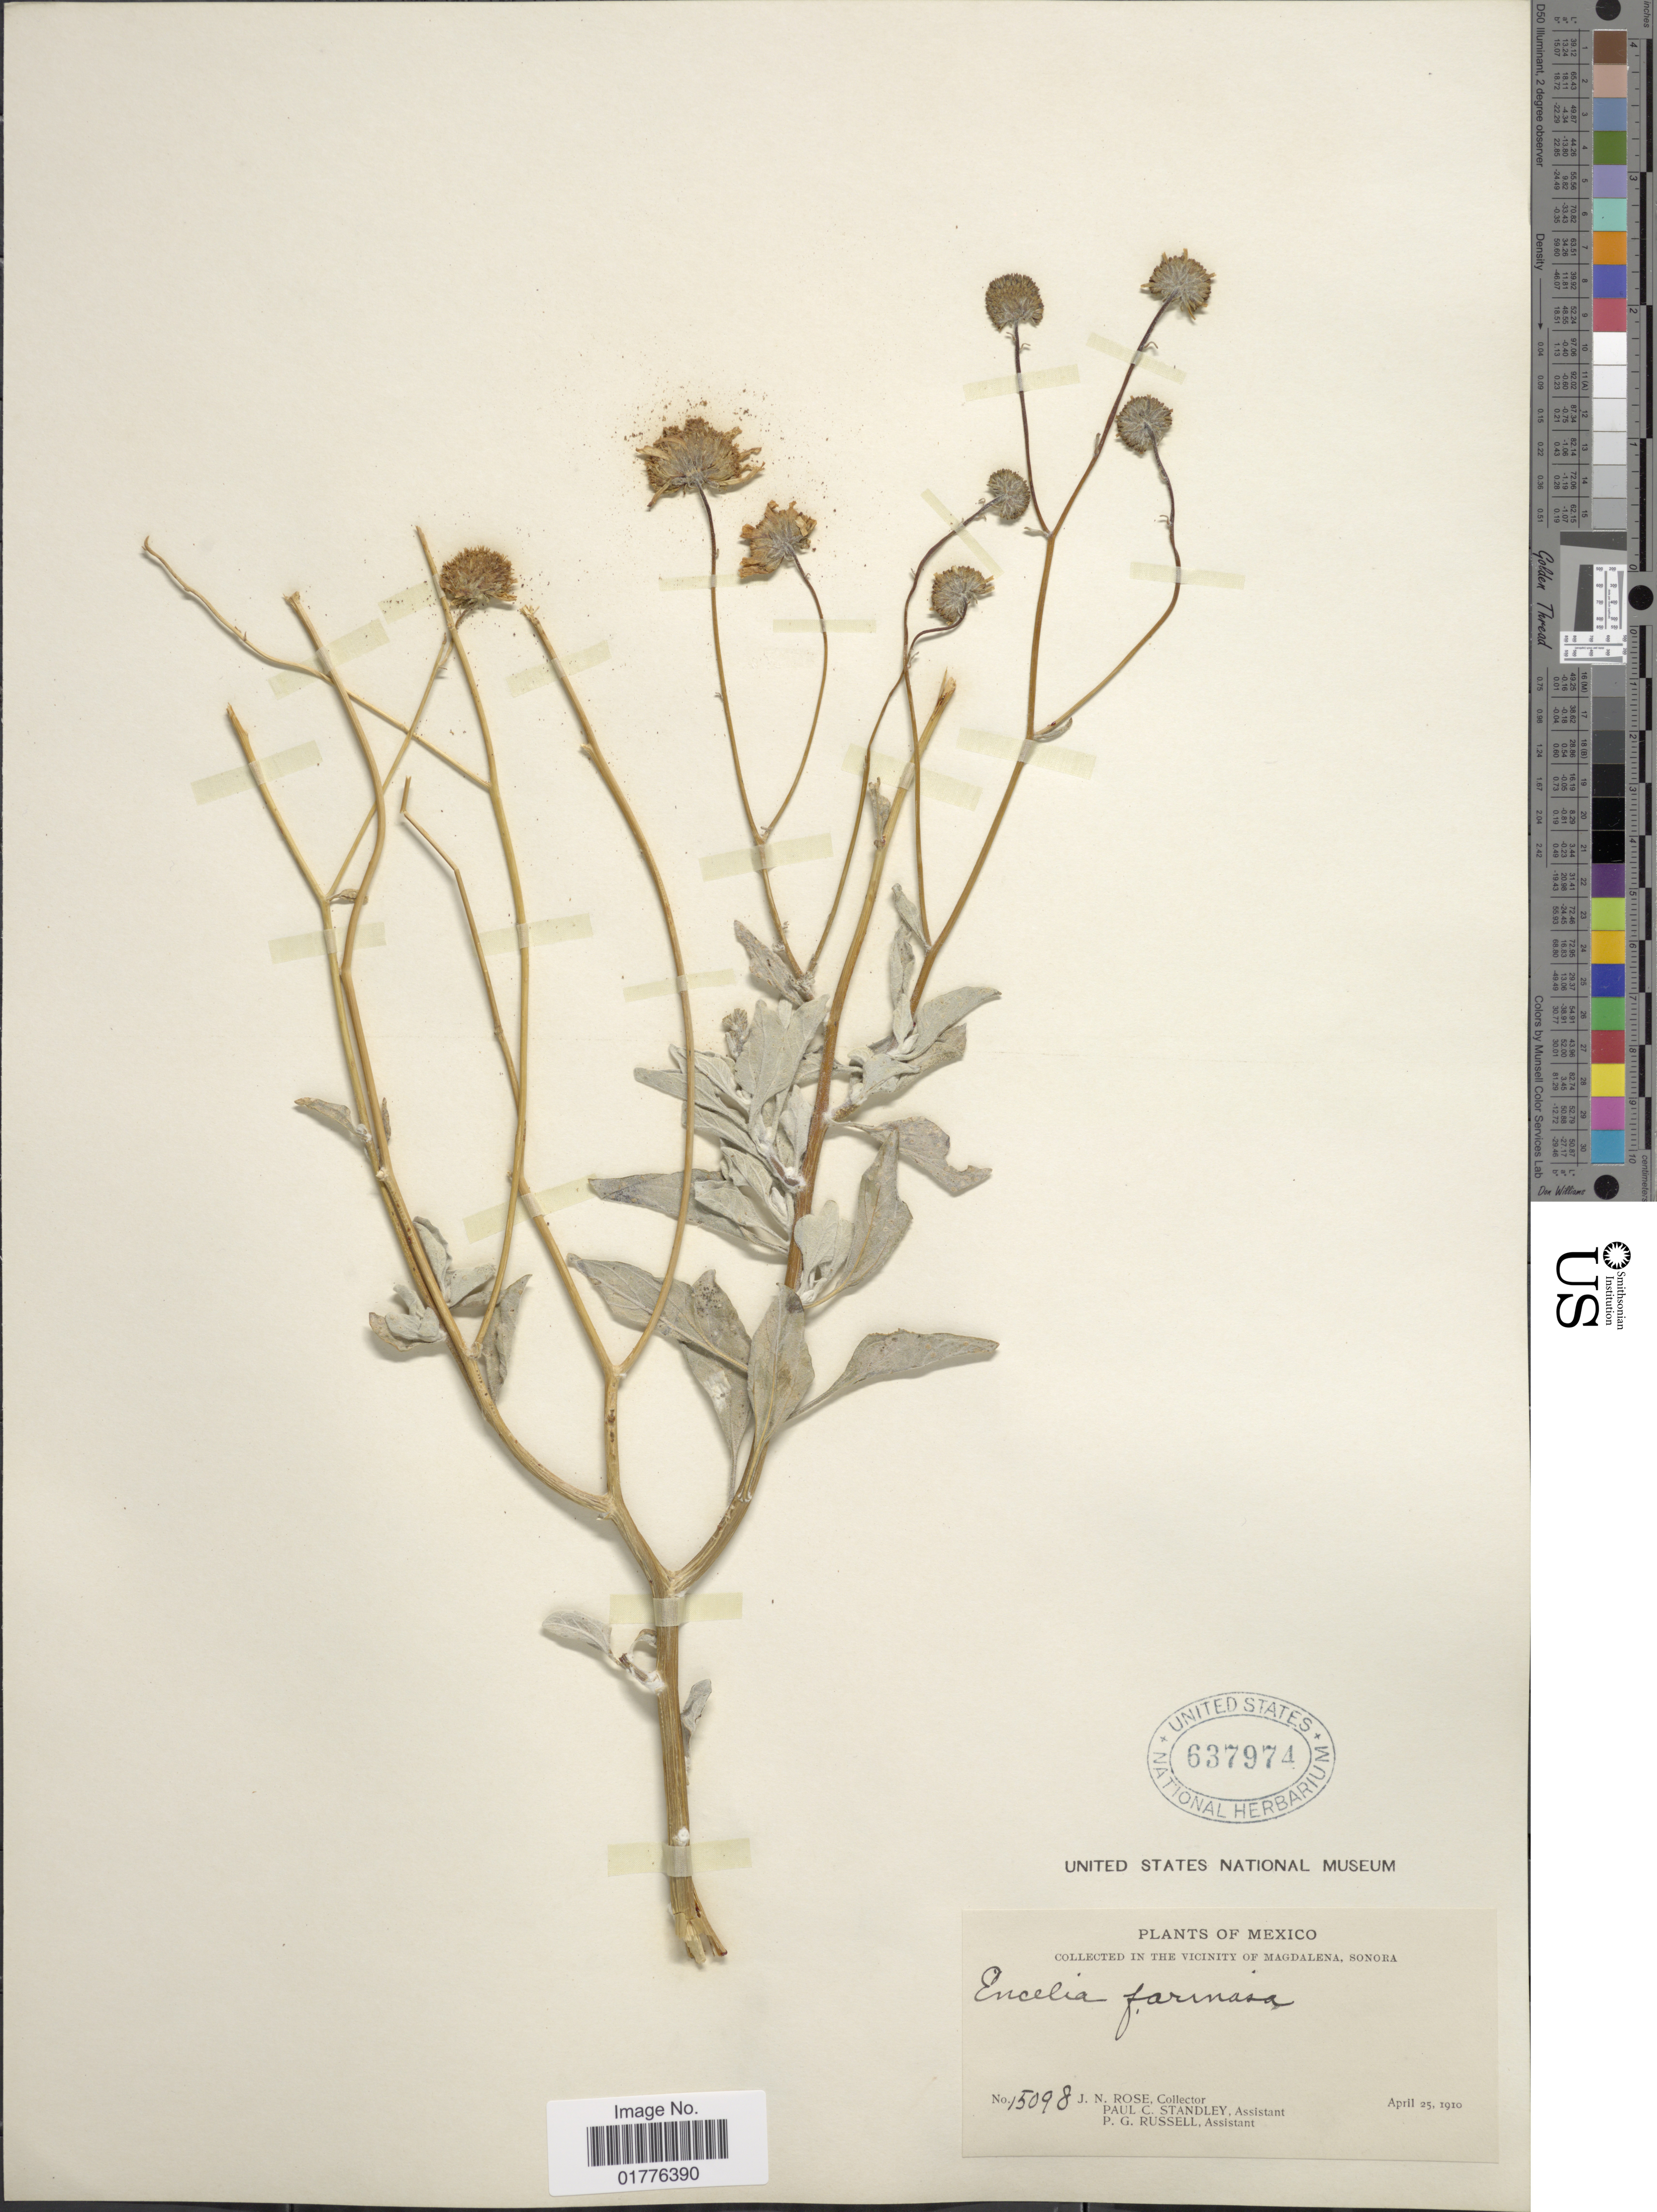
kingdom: Plantae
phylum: Tracheophyta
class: Magnoliopsida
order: Asterales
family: Asteraceae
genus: Encelia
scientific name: Encelia farinosa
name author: A. Gray ex Torr. in Emory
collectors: J. N. Rose, P. C. Standley & P. G. Russell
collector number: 15098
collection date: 1910-04-25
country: Mexico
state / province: Sonora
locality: Vicinity of Magdalena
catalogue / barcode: US 637974